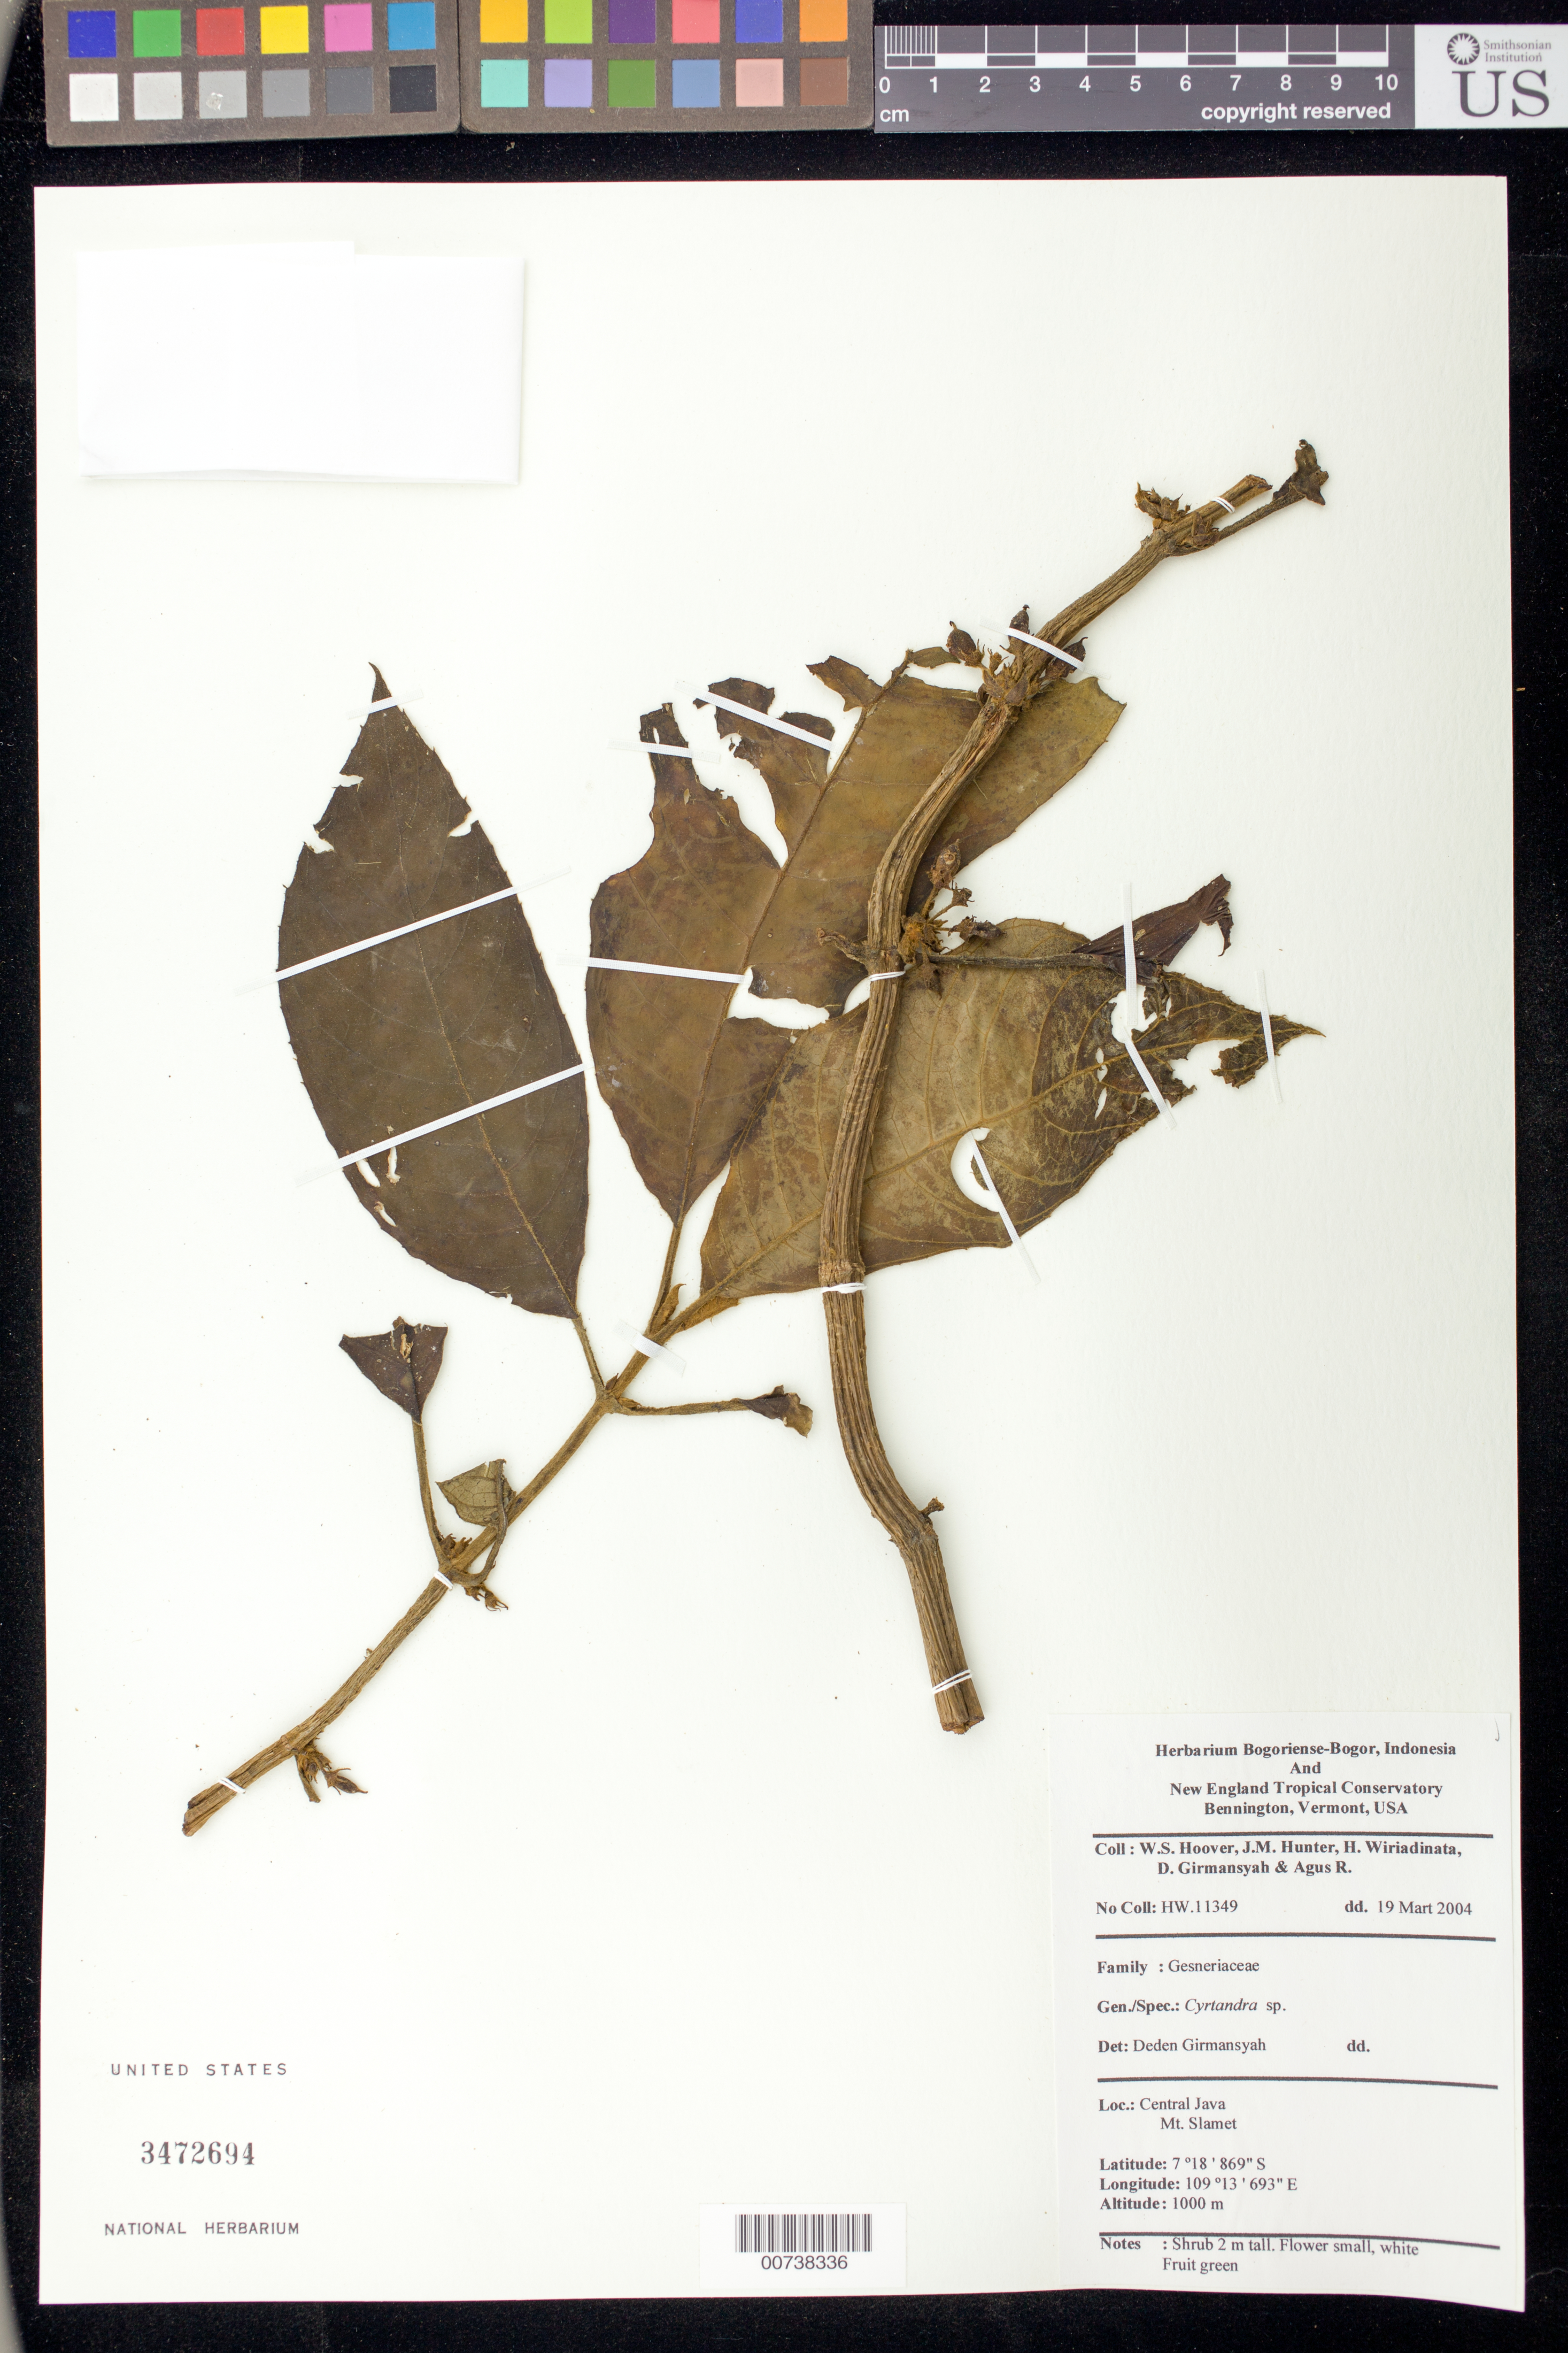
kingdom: Plantae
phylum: Tracheophyta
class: Magnoliopsida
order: Lamiales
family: Gesneriaceae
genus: Cyrtandra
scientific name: Cyrtandra sp.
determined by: Girmansyah, D.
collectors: W. S. Hoover, J. Hunter, H. Wiriadinata, D. Girmansyah & R. Agus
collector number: HW 11349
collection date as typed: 19 Mar 2004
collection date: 2004-03-19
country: Indonesia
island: Java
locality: Central Java, Mt. Slamet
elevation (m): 1000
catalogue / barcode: US 3472694